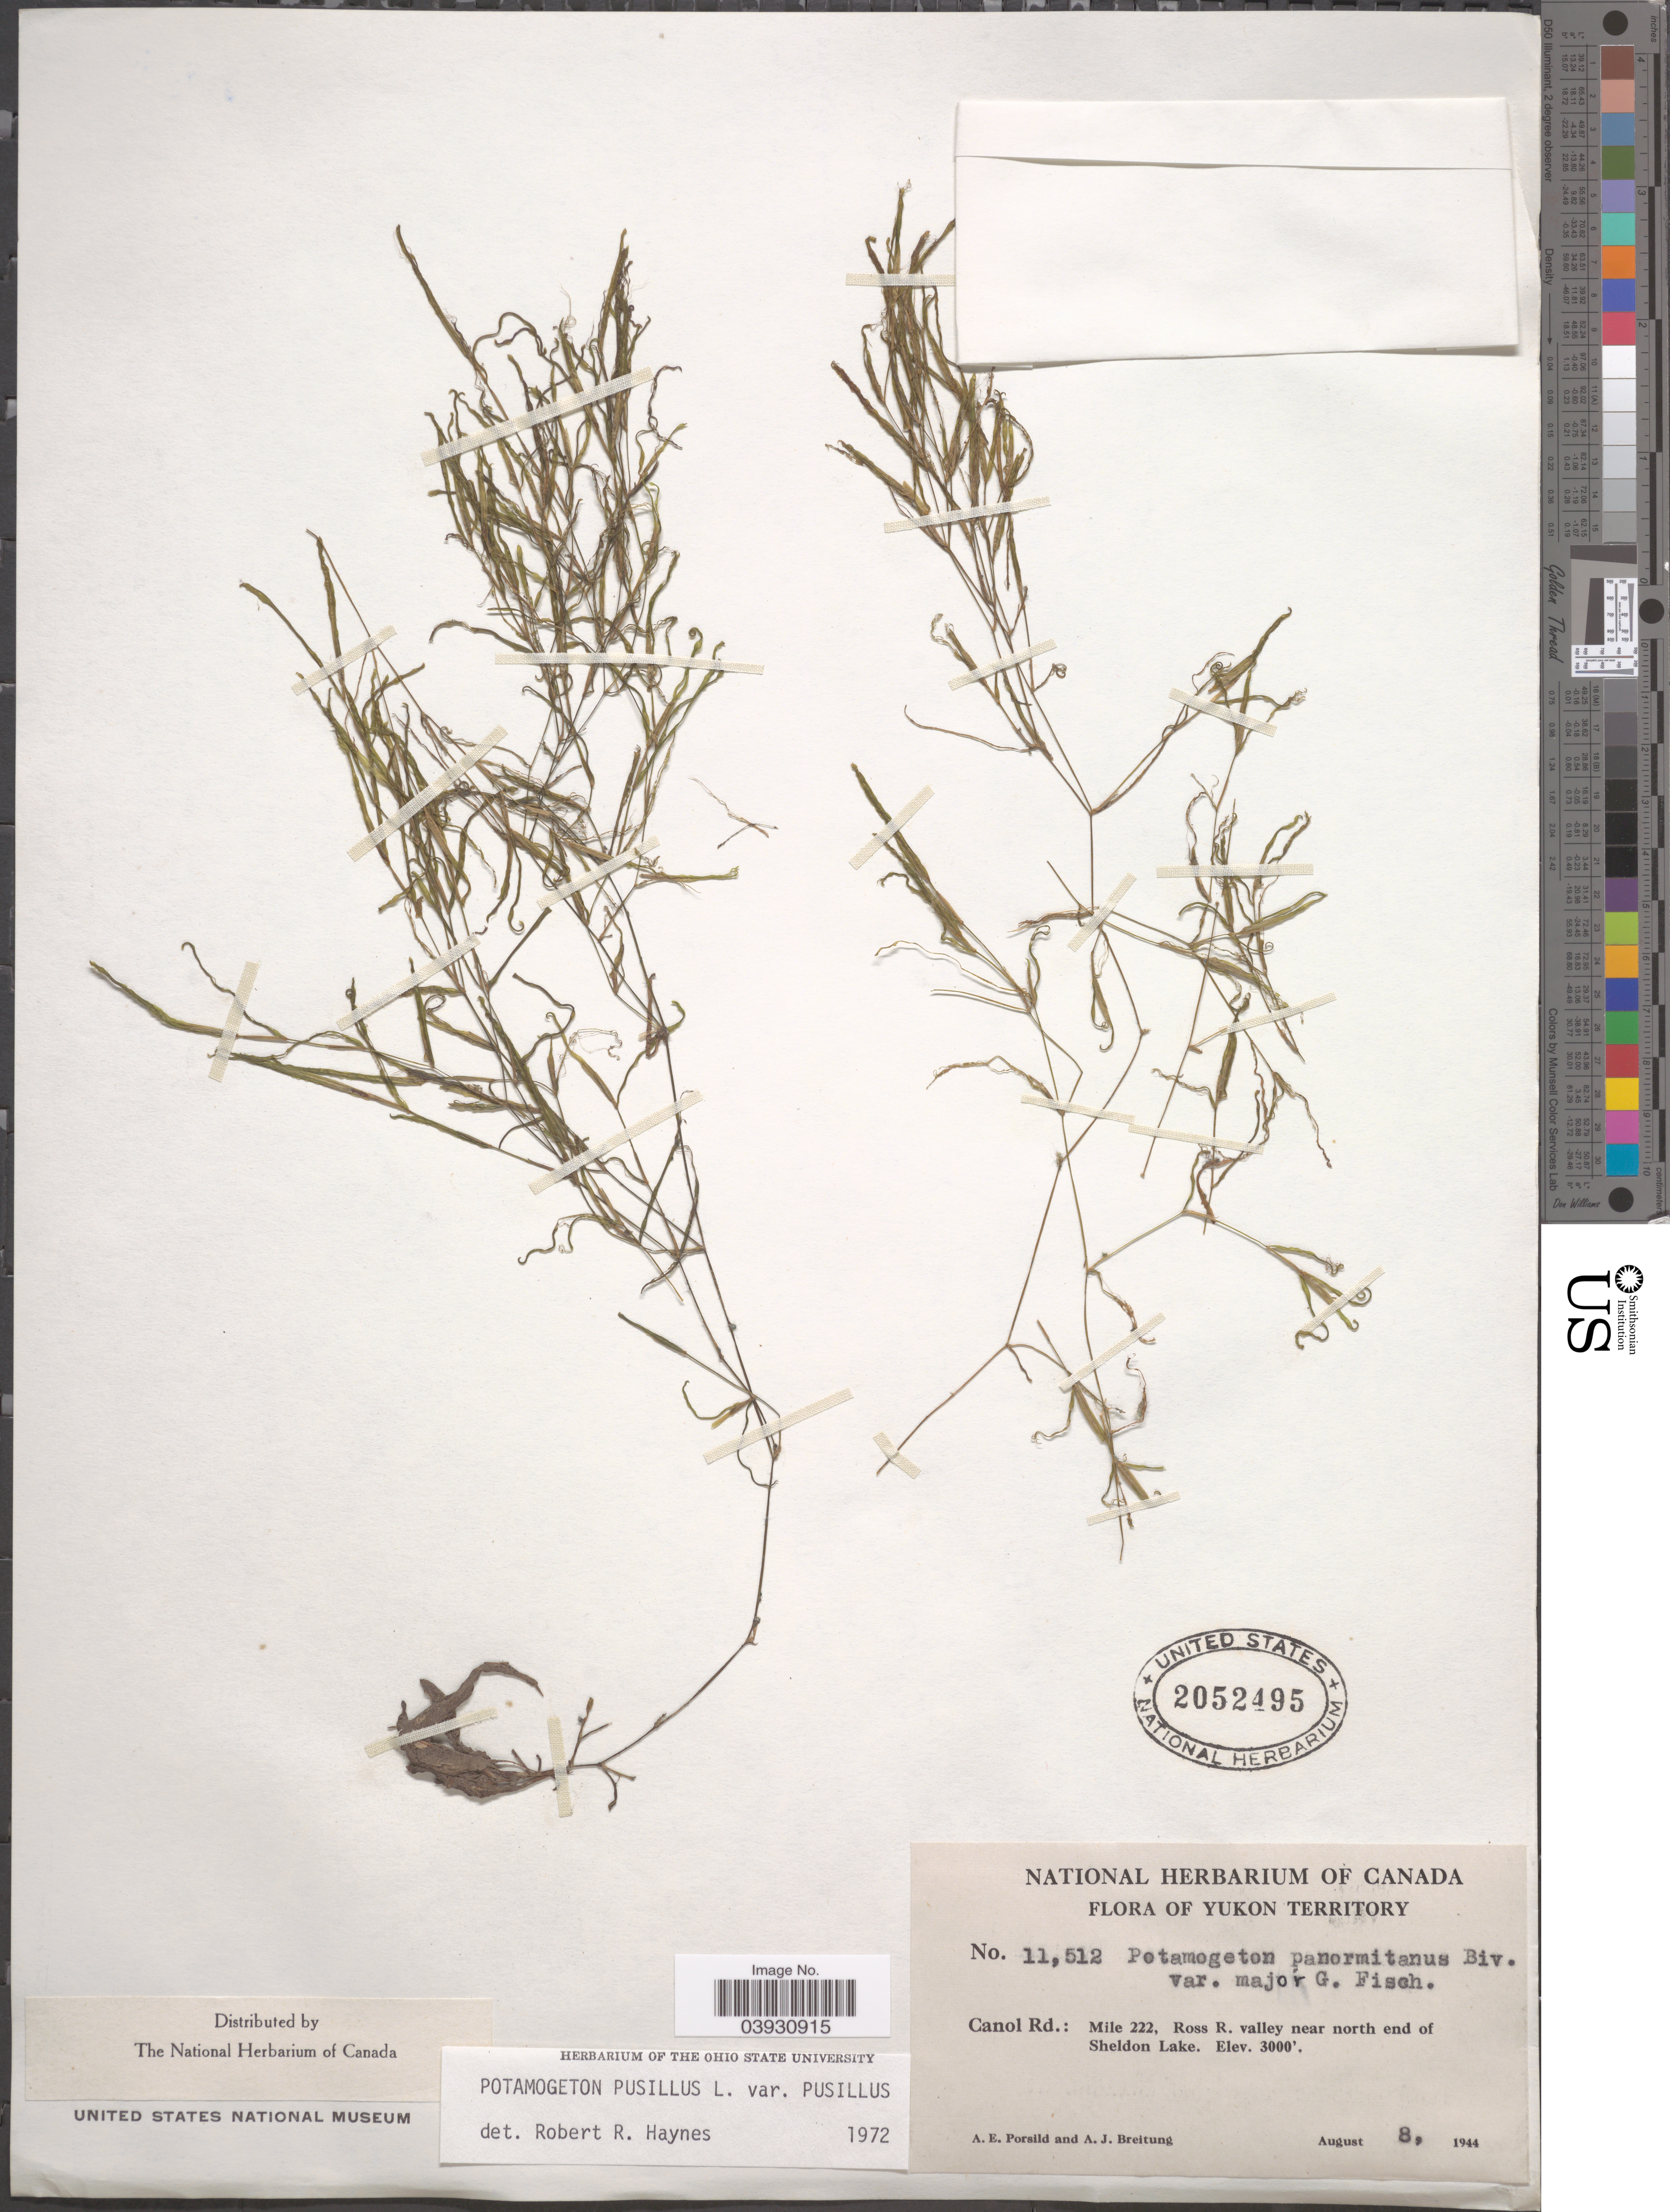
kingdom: Plantae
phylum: Tracheophyta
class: Liliopsida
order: Alismatales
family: Potamogetonaceae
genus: Potamogeton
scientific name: Potamogeton pusillus var. pusillus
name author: L.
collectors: A. E. Porsild & A. Breitung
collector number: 11512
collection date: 1944-08-08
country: Canada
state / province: Yukon Territory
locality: Canol Rd.: Mile 222, Ross R. valley near north end of Sheldon Lake.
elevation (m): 914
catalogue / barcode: US 2052495